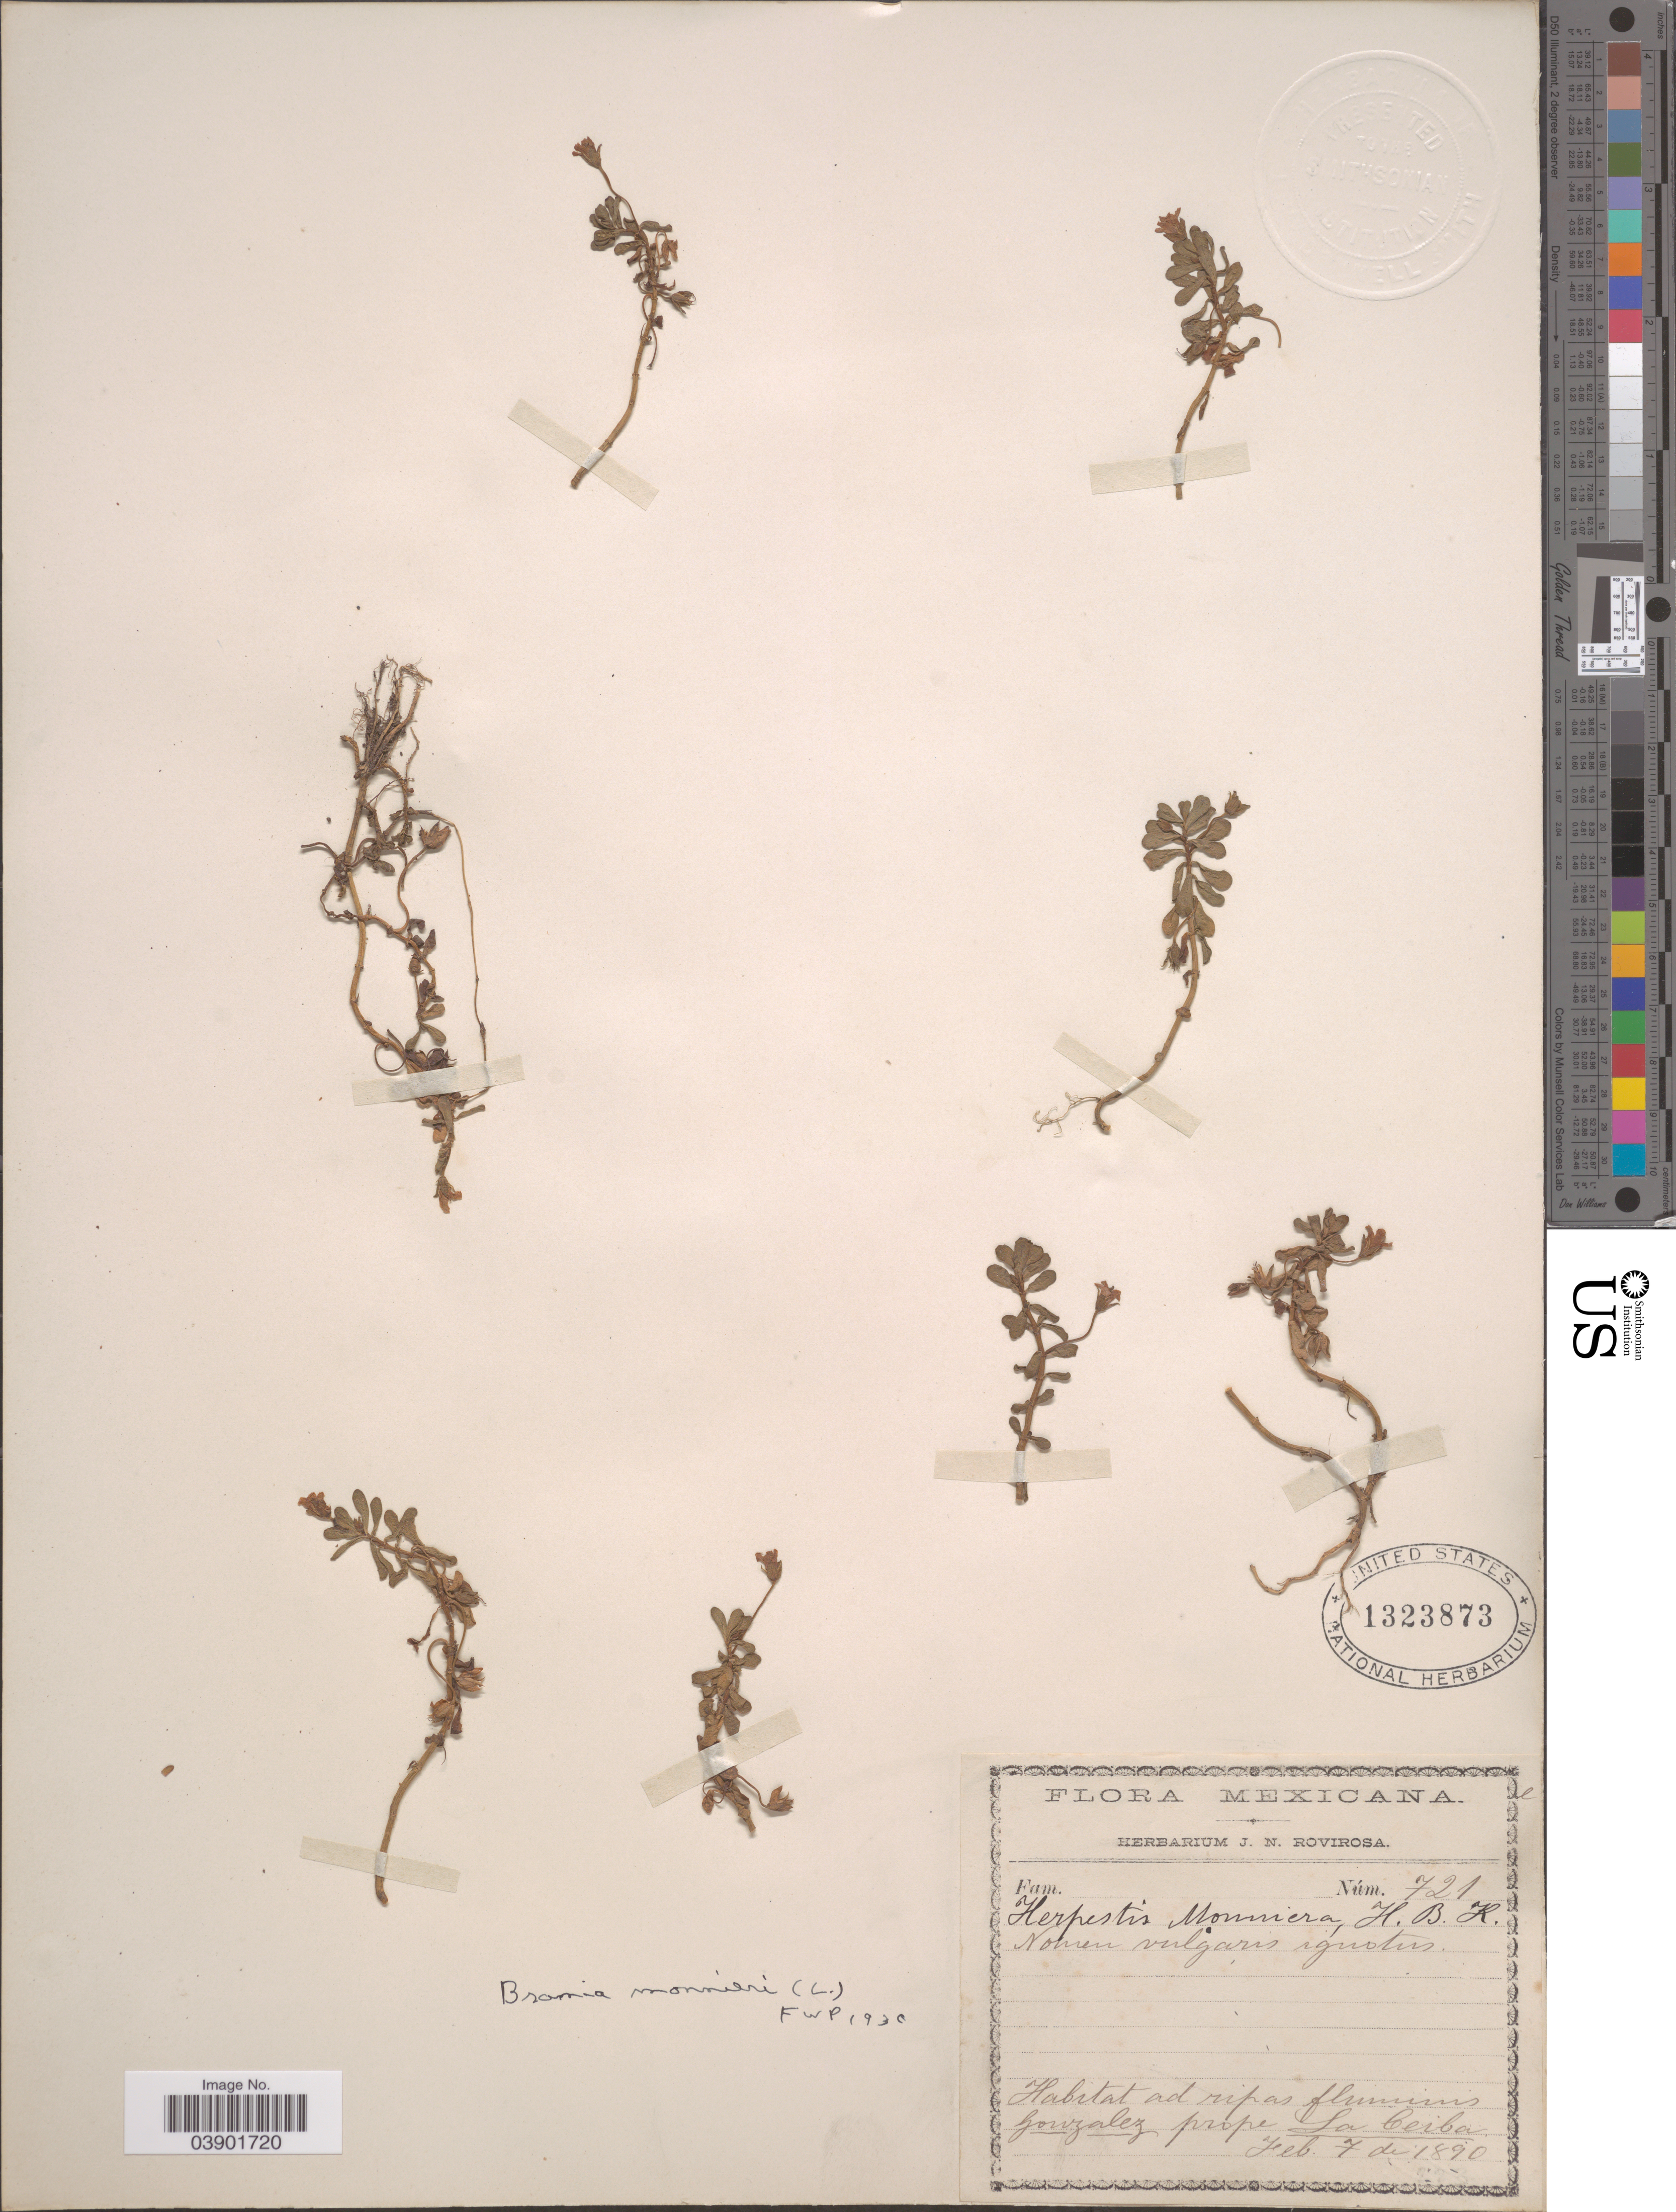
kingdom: Plantae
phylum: Tracheophyta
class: Magnoliopsida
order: Lamiales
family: Plantaginaceae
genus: Bacopa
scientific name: Bacopa monnieri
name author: (L.) Pennell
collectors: ex herb. J. N. Rovirosa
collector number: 721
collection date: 1890-02-07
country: Mexico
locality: Ripas fluminis Gonzalez prope La Ceiba.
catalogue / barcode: US 1323873